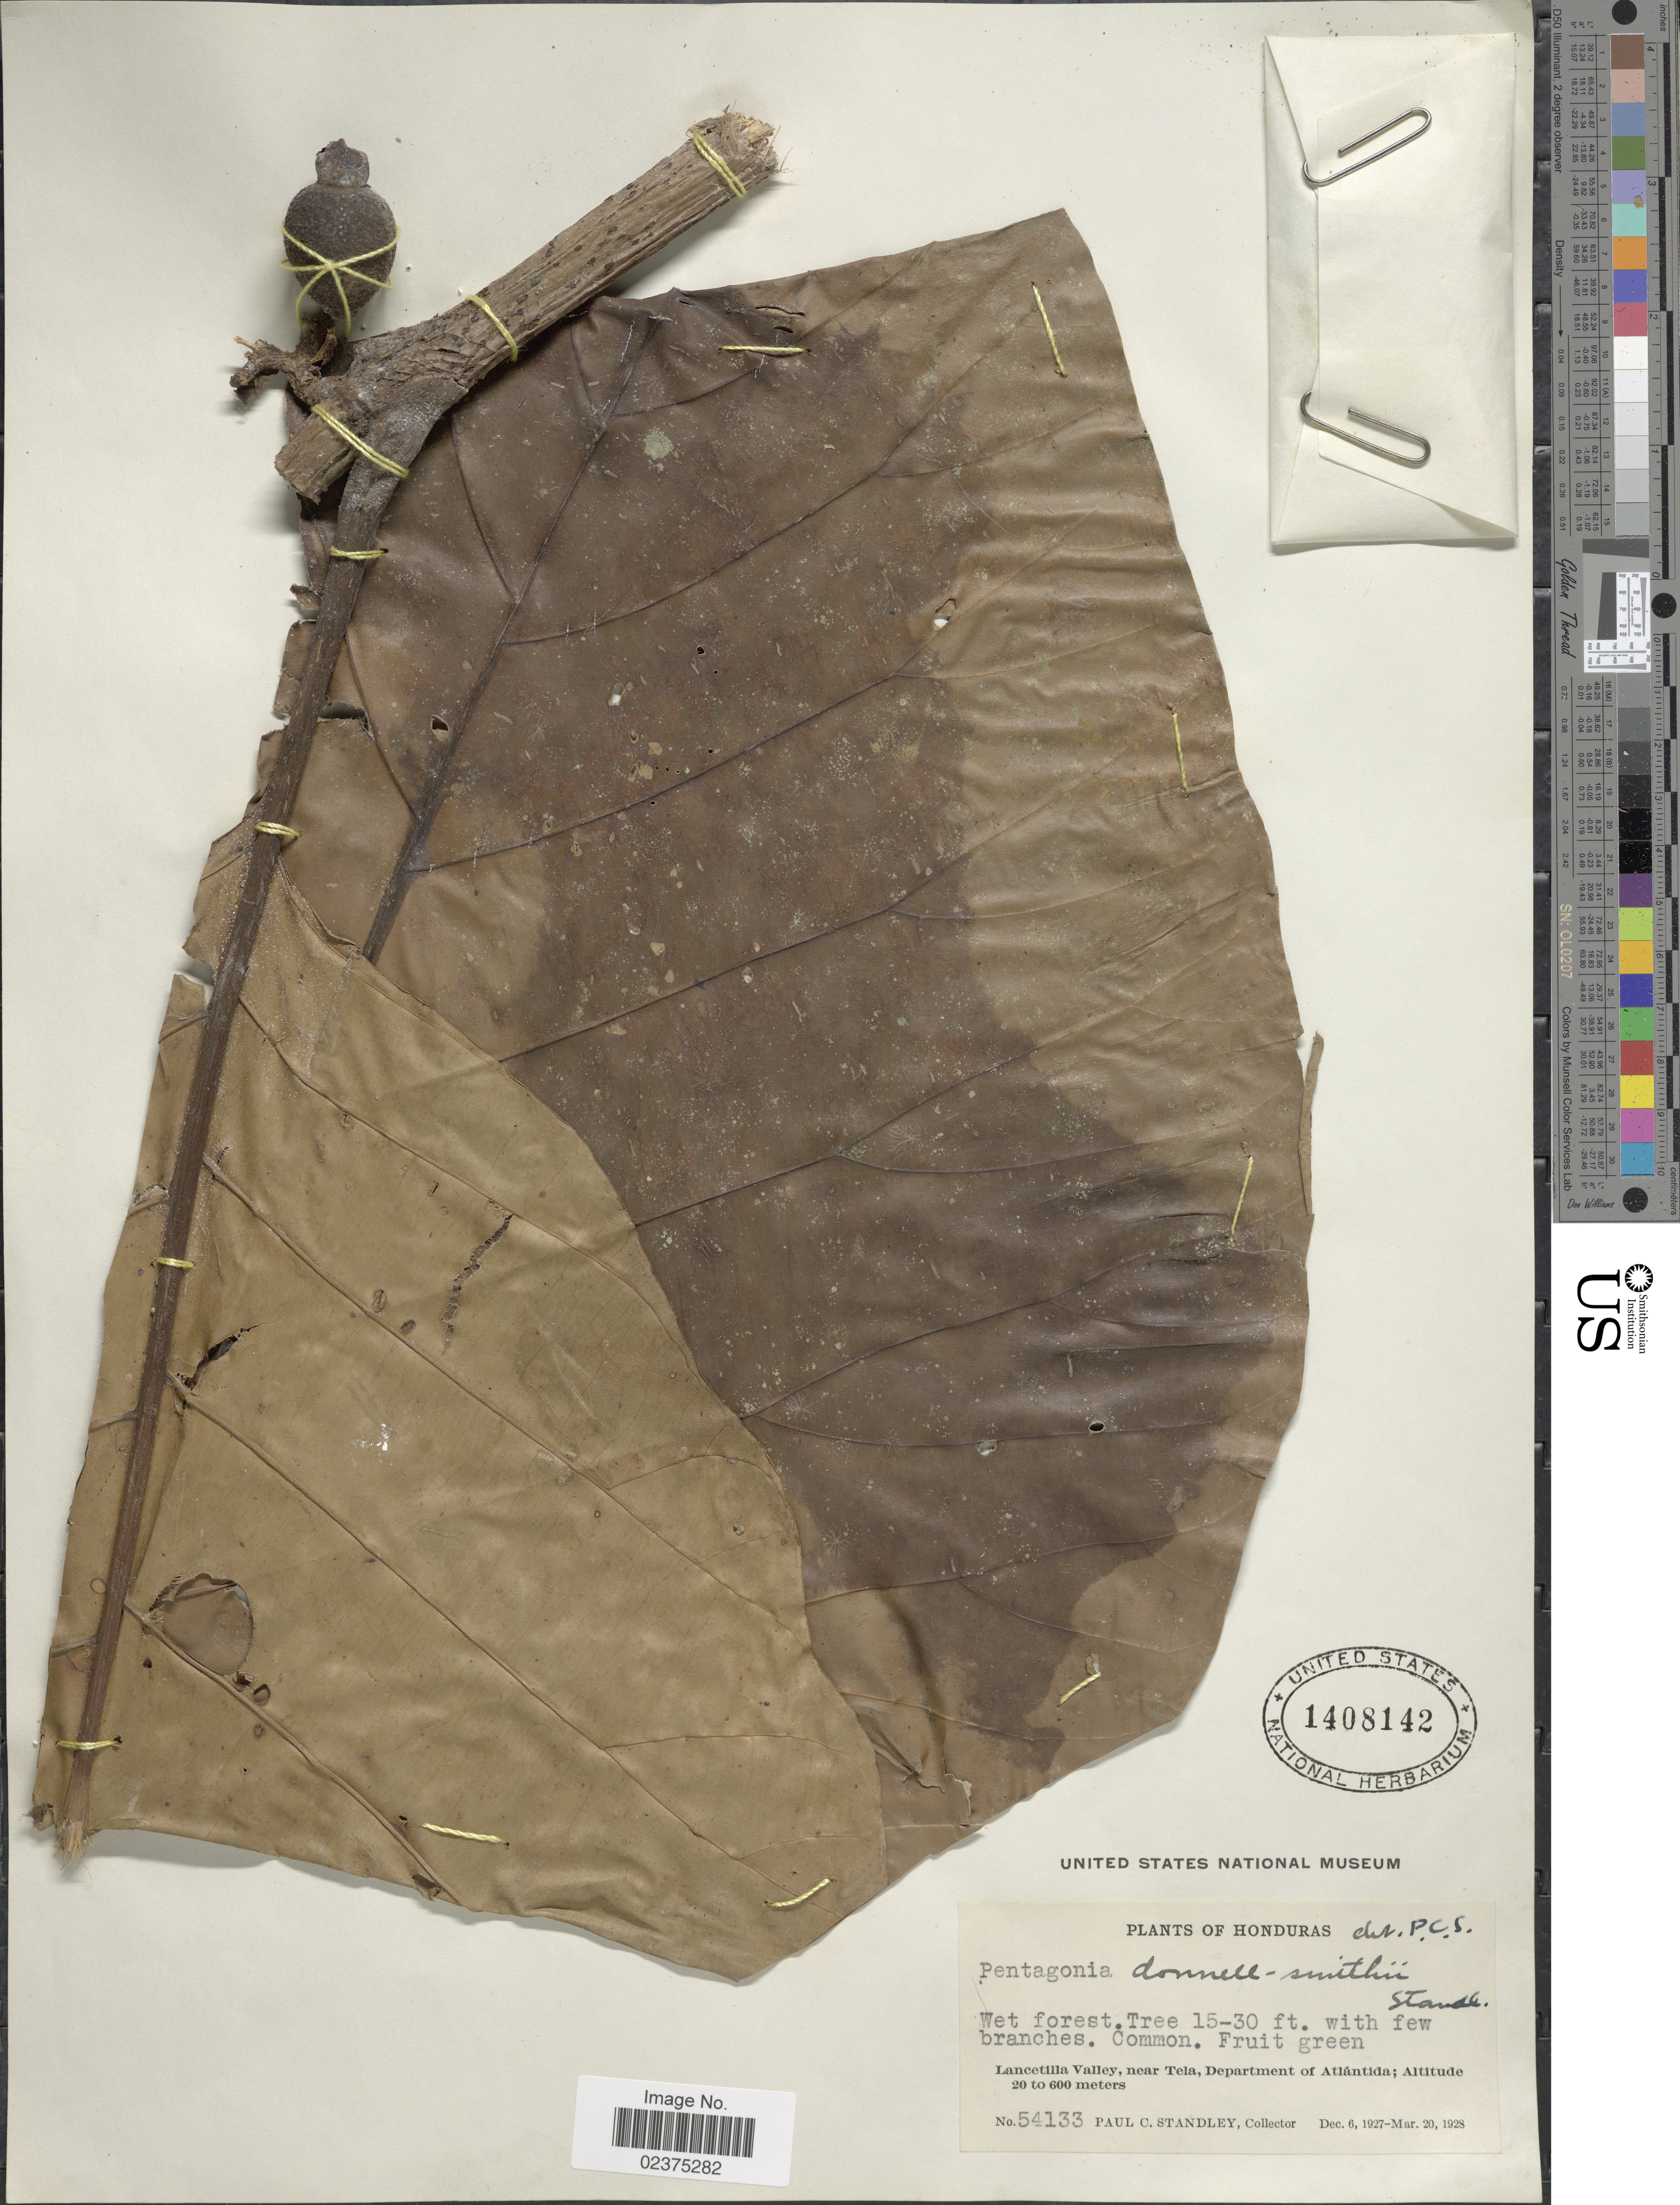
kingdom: Plantae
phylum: Tracheophyta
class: Magnoliopsida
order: Gentianales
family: Rubiaceae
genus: Pentagonia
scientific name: Pentagonia donnell-smithii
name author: (Standl.) Standl.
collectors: P. C. Standley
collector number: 54133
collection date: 1927-12-06/1928-03-20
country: Honduras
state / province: Atlántida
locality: Wet forest; Lancetilla Valley, near Tela, Department of Atlántida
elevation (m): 20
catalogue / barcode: US 1408142